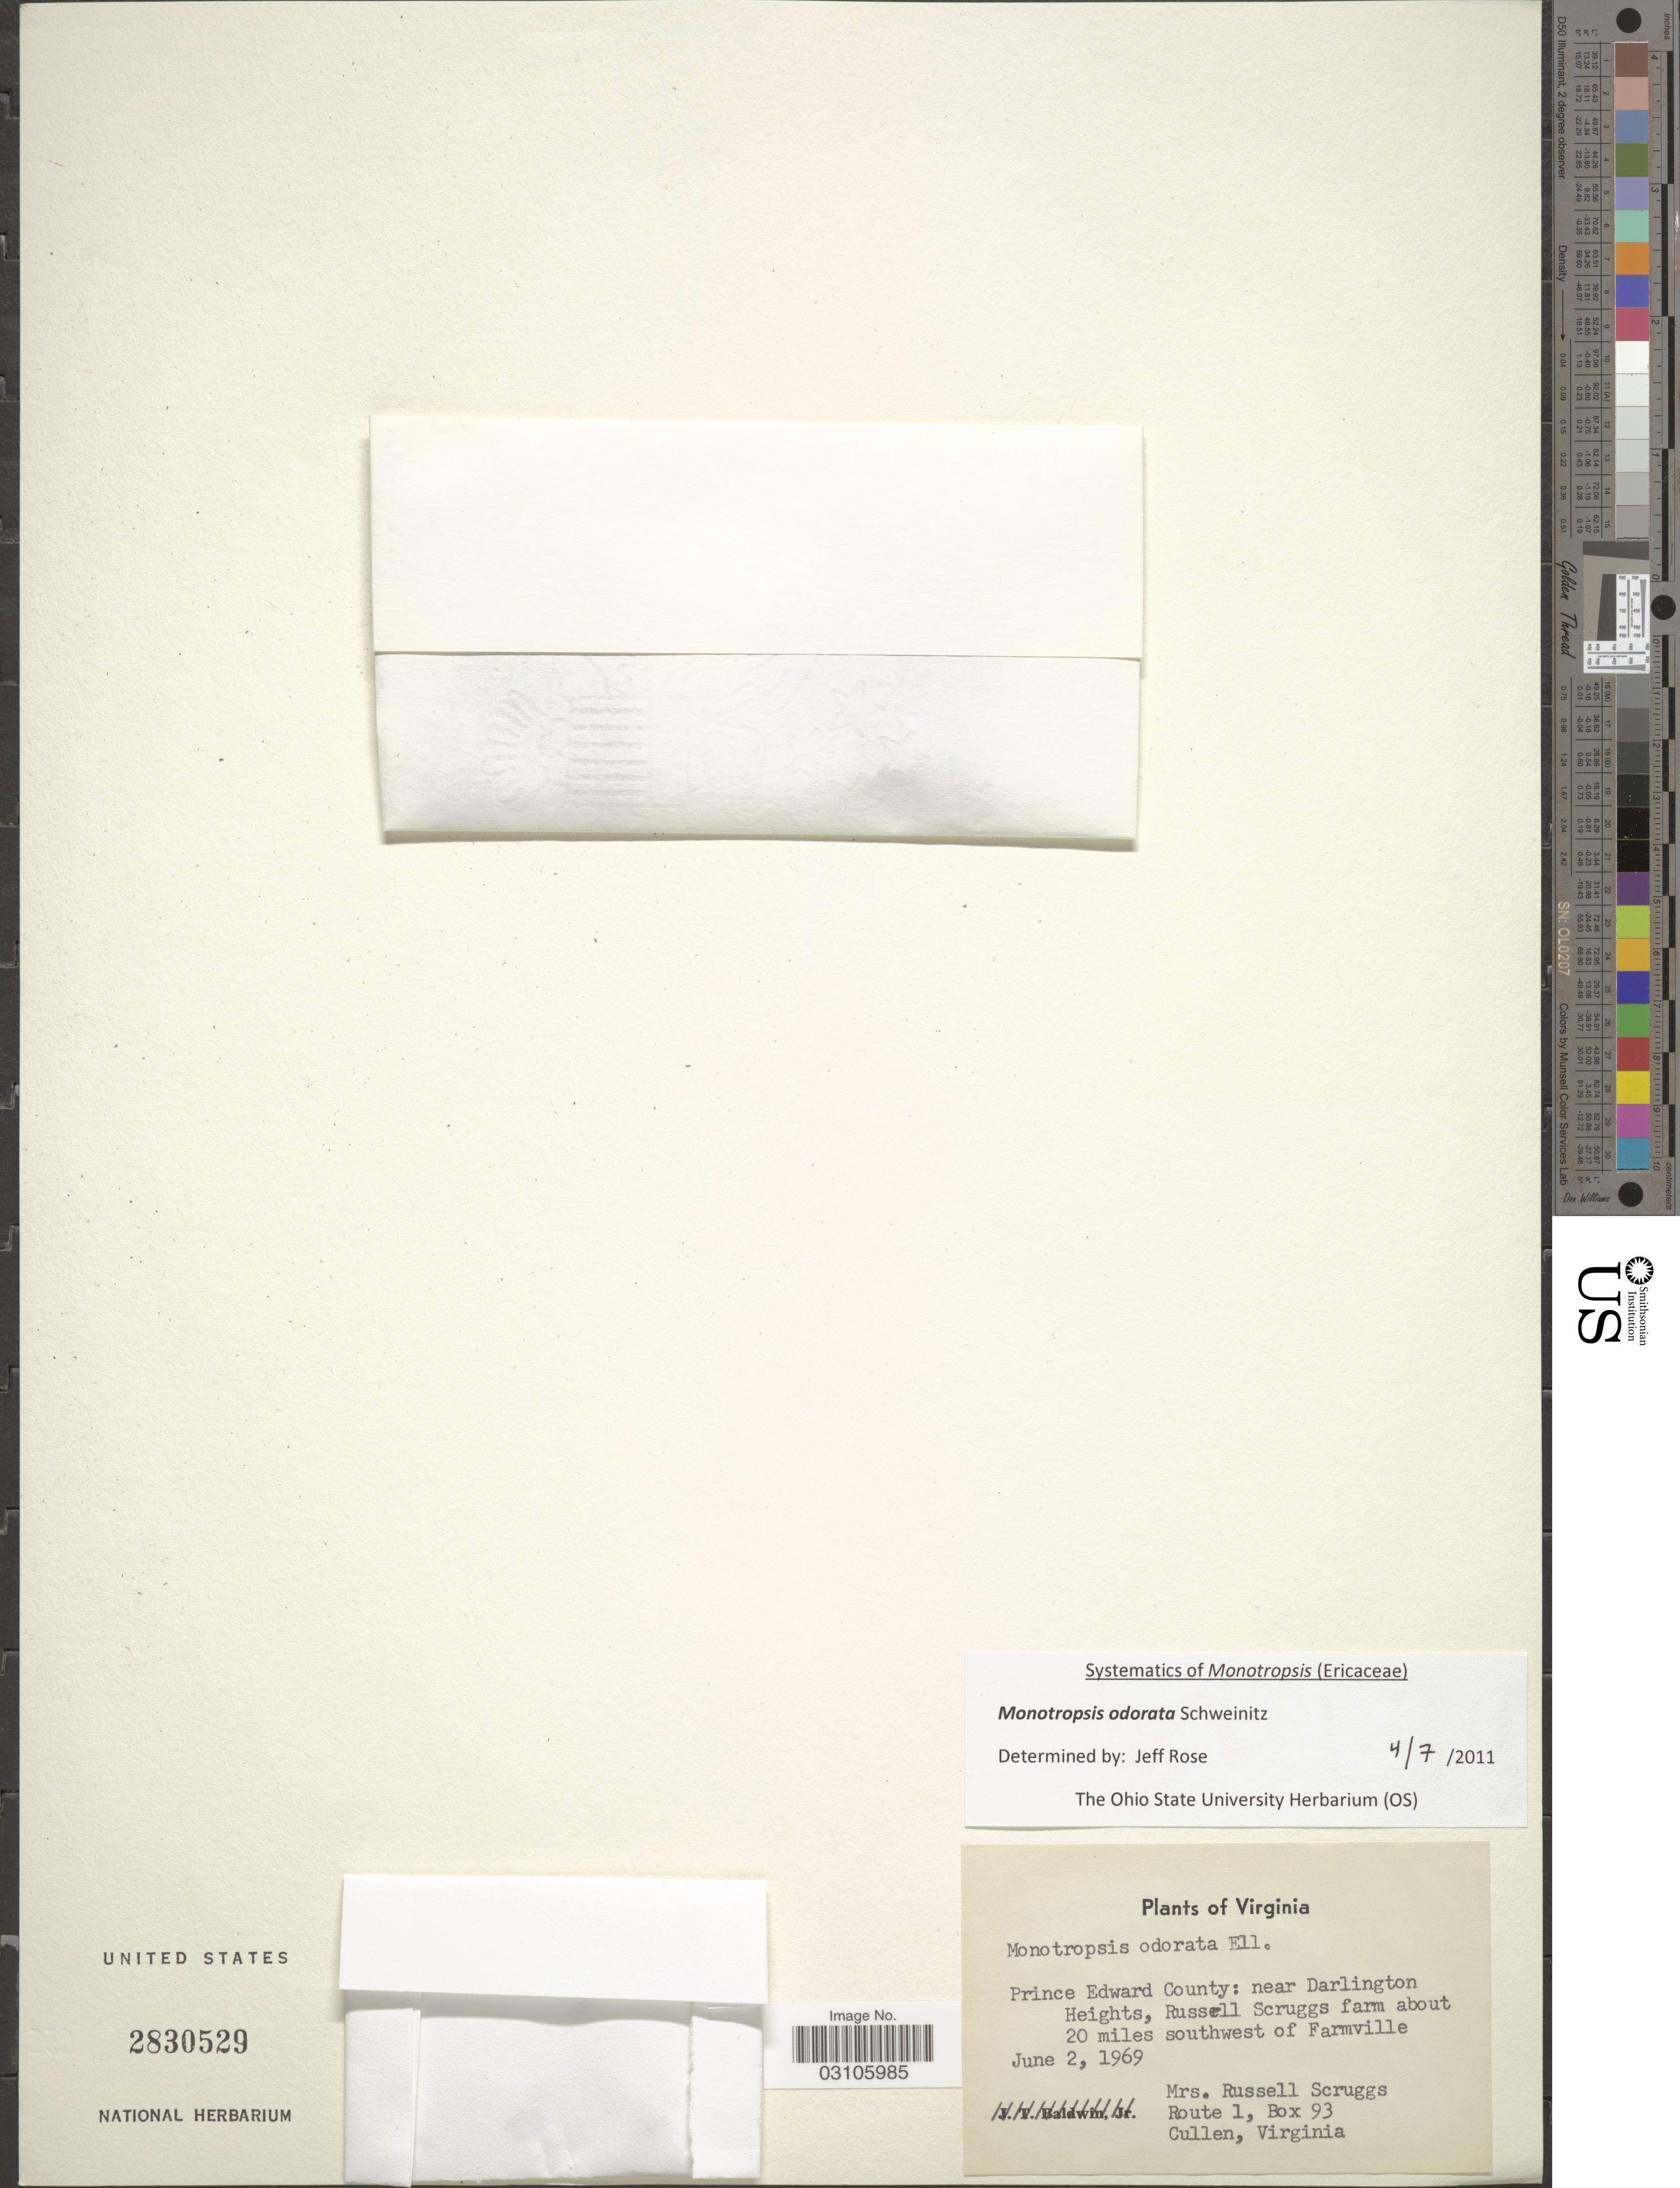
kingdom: Plantae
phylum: Tracheophyta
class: Magnoliopsida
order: Ericales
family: Ericaceae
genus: Monotropsis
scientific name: Monotropsis odorata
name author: Schwein. ex Elliott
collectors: R. Scruggs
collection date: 1969-06-02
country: United States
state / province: Virginia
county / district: Prince Edward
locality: Prince Edward County: near Darlington Heights, Russell Scruggs farm about 20 miles southwest of Farmville.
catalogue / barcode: US 2830529